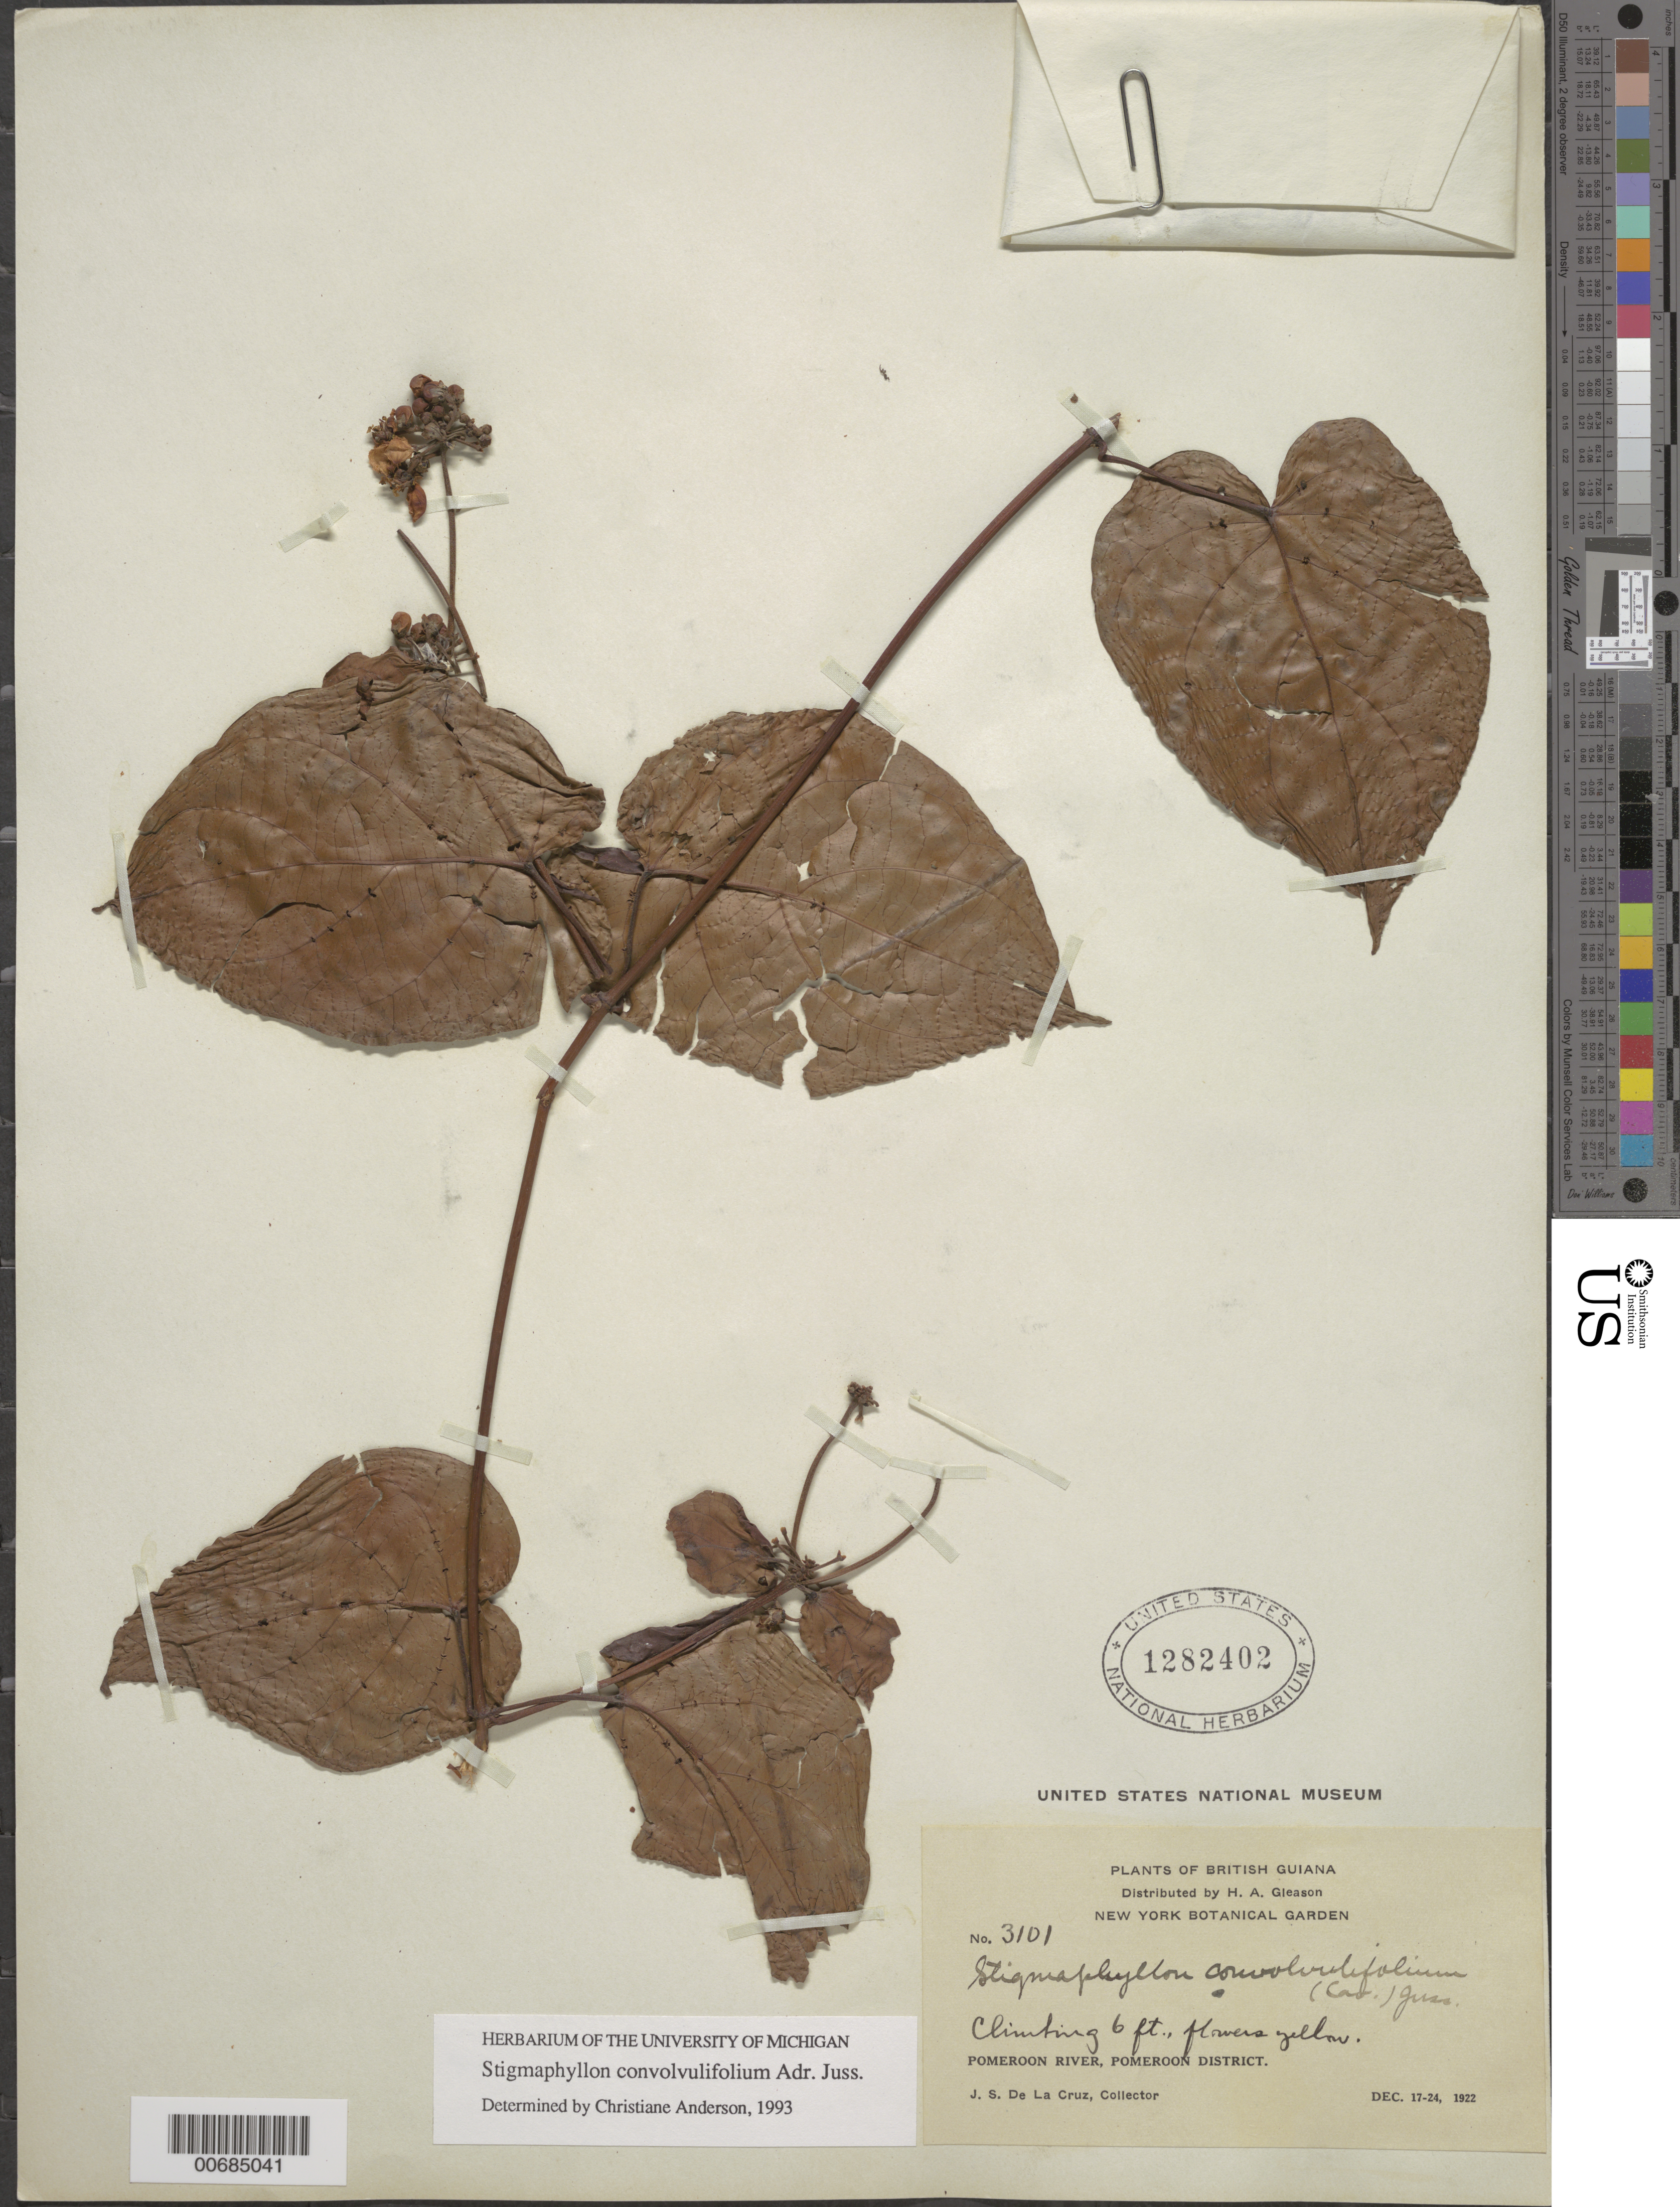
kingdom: Plantae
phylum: Tracheophyta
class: Magnoliopsida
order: Malpighiales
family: Malpighiaceae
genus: Stigmaphyllon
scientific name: Stigmaphyllon convolvulifolium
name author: A. Juss.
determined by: Anderson, C.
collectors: J. S. de la Cruz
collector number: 3101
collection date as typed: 17-Dec-22 to 24-Dec-22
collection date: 1922-12-17/1922-12-24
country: Guyana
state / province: Pomeroon-Supenaam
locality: Pomeroon R.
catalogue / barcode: US 1282402